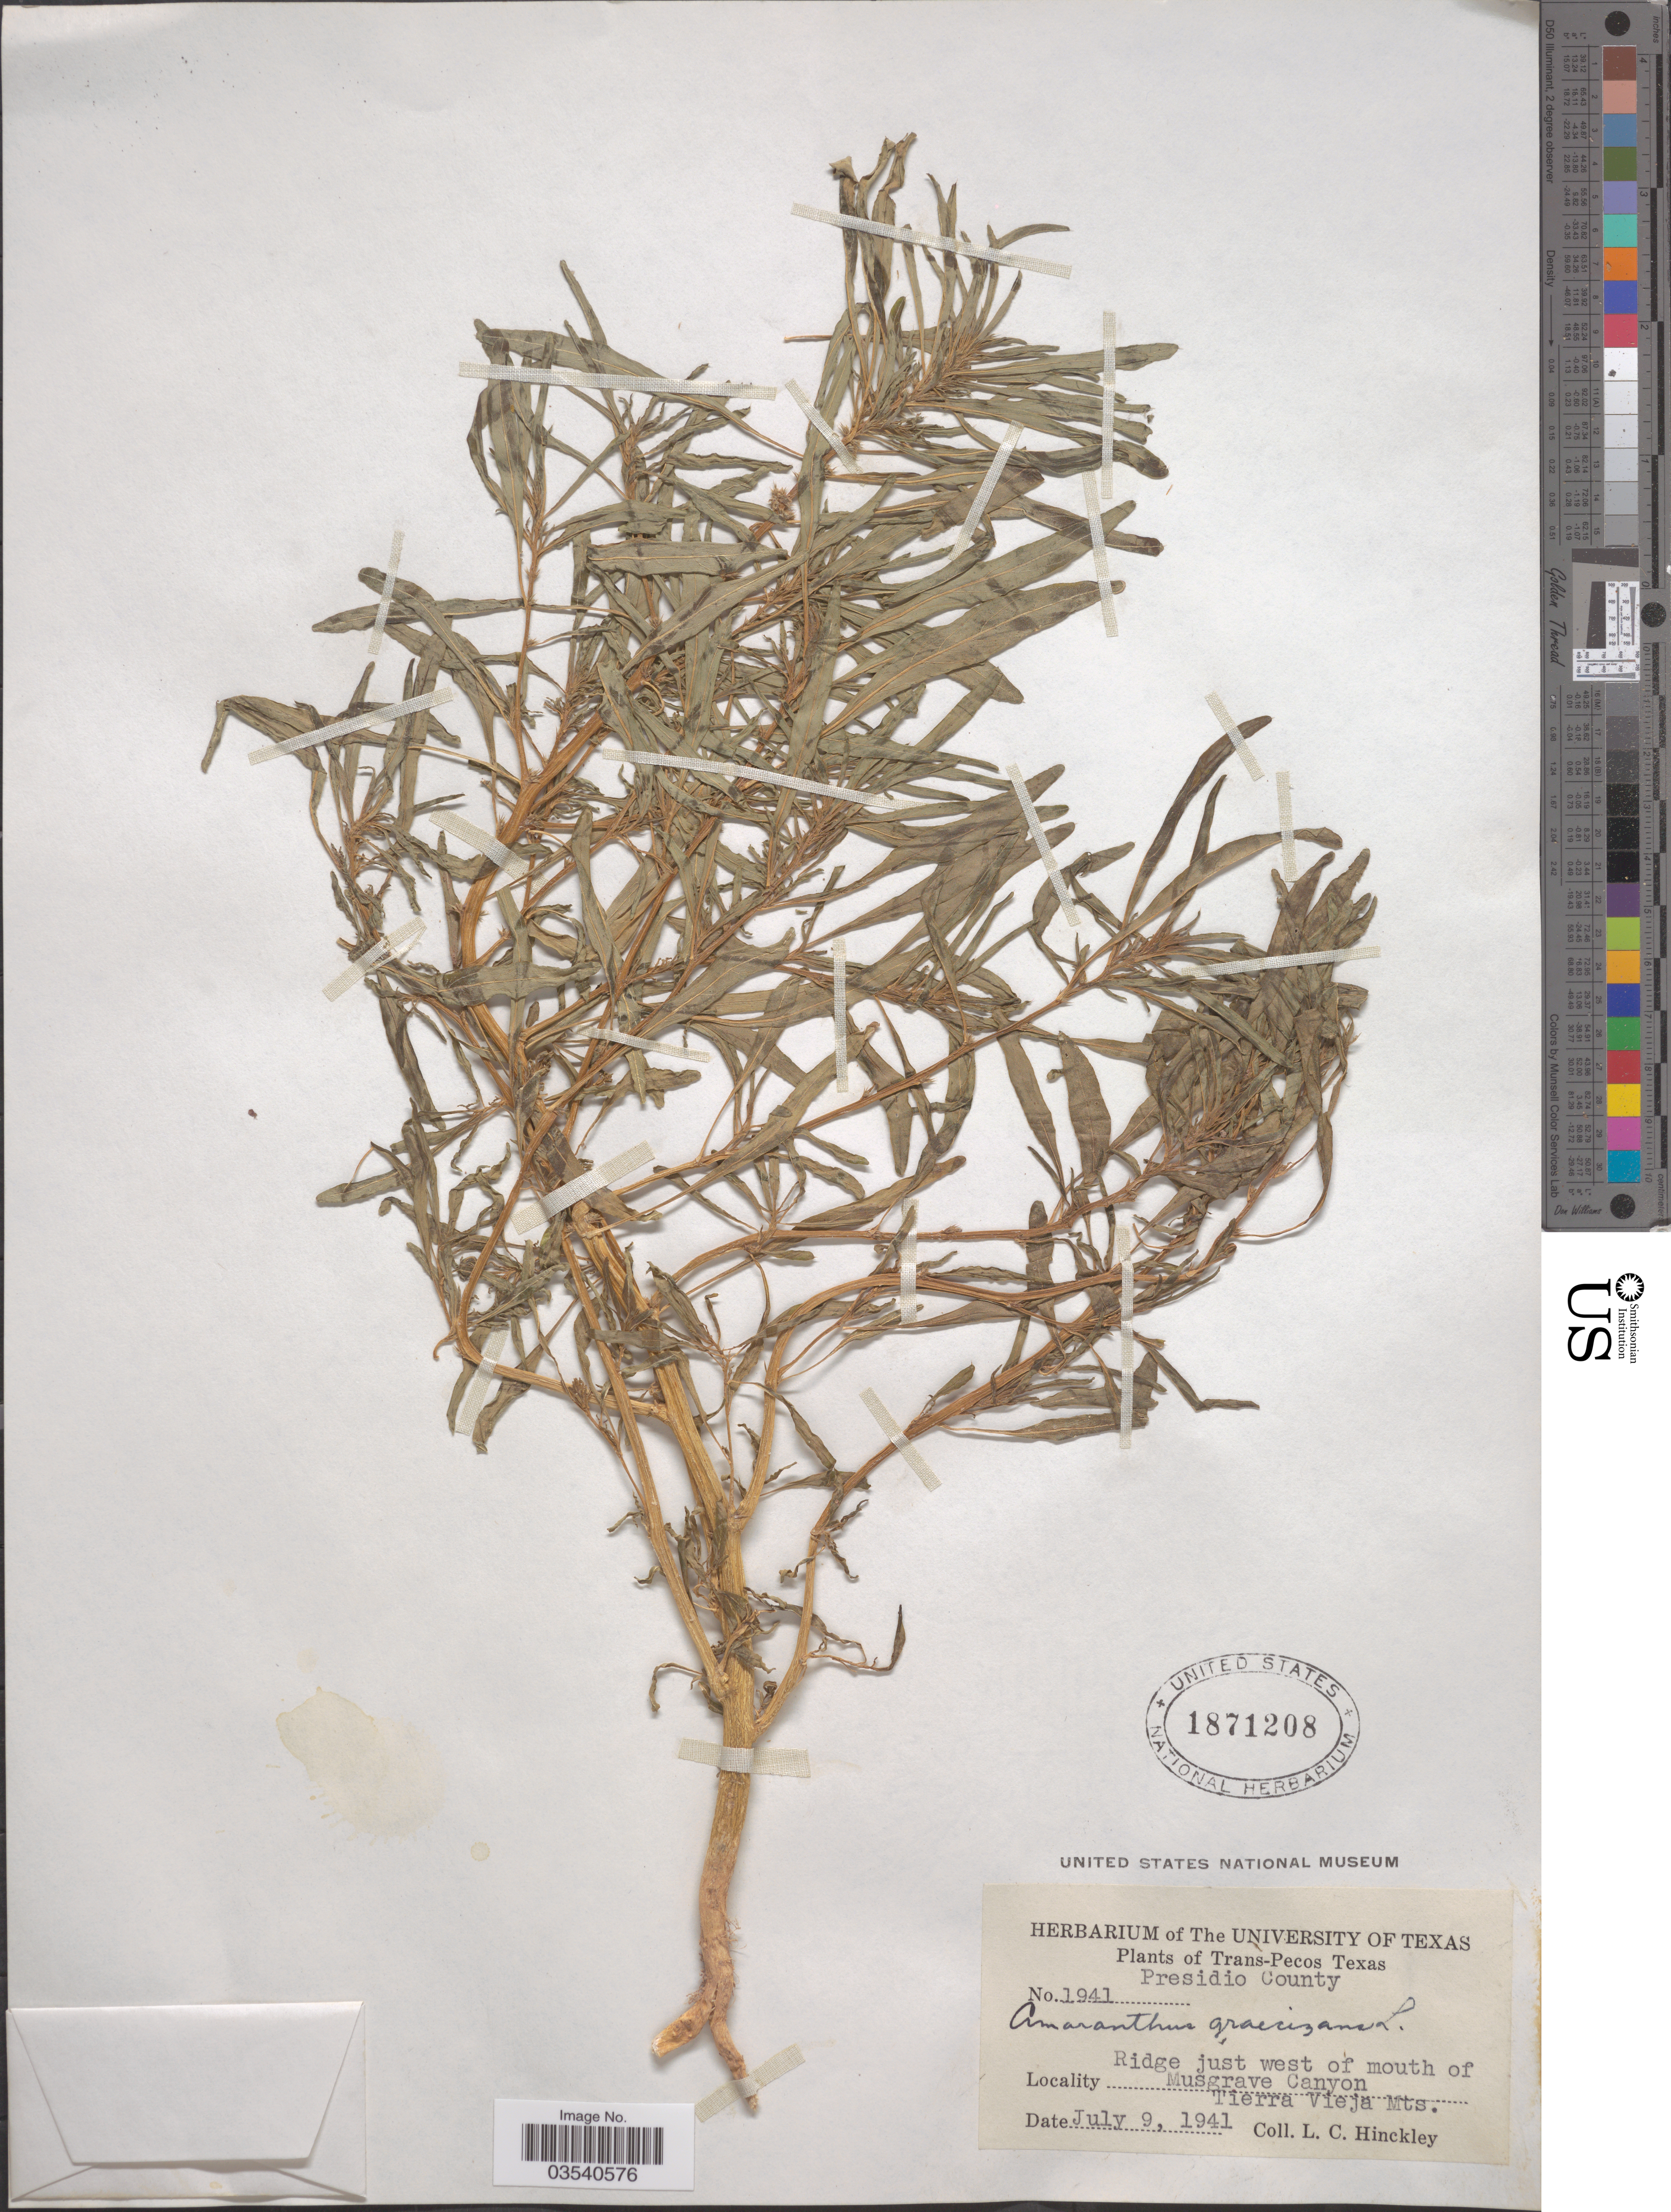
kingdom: Plantae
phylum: Tracheophyta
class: Magnoliopsida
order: Caryophyllales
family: Amaranthaceae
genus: Amaranthus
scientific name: Amaranthus graecizans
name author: L.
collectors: L. Hinckley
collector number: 1941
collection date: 1941-07-09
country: United States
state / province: Texas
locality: Trans-Pecos. Presidio County. Ridge just west of mouth of Musgrave Canyon. Tierra Vieja Mts.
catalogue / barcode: US 1871208